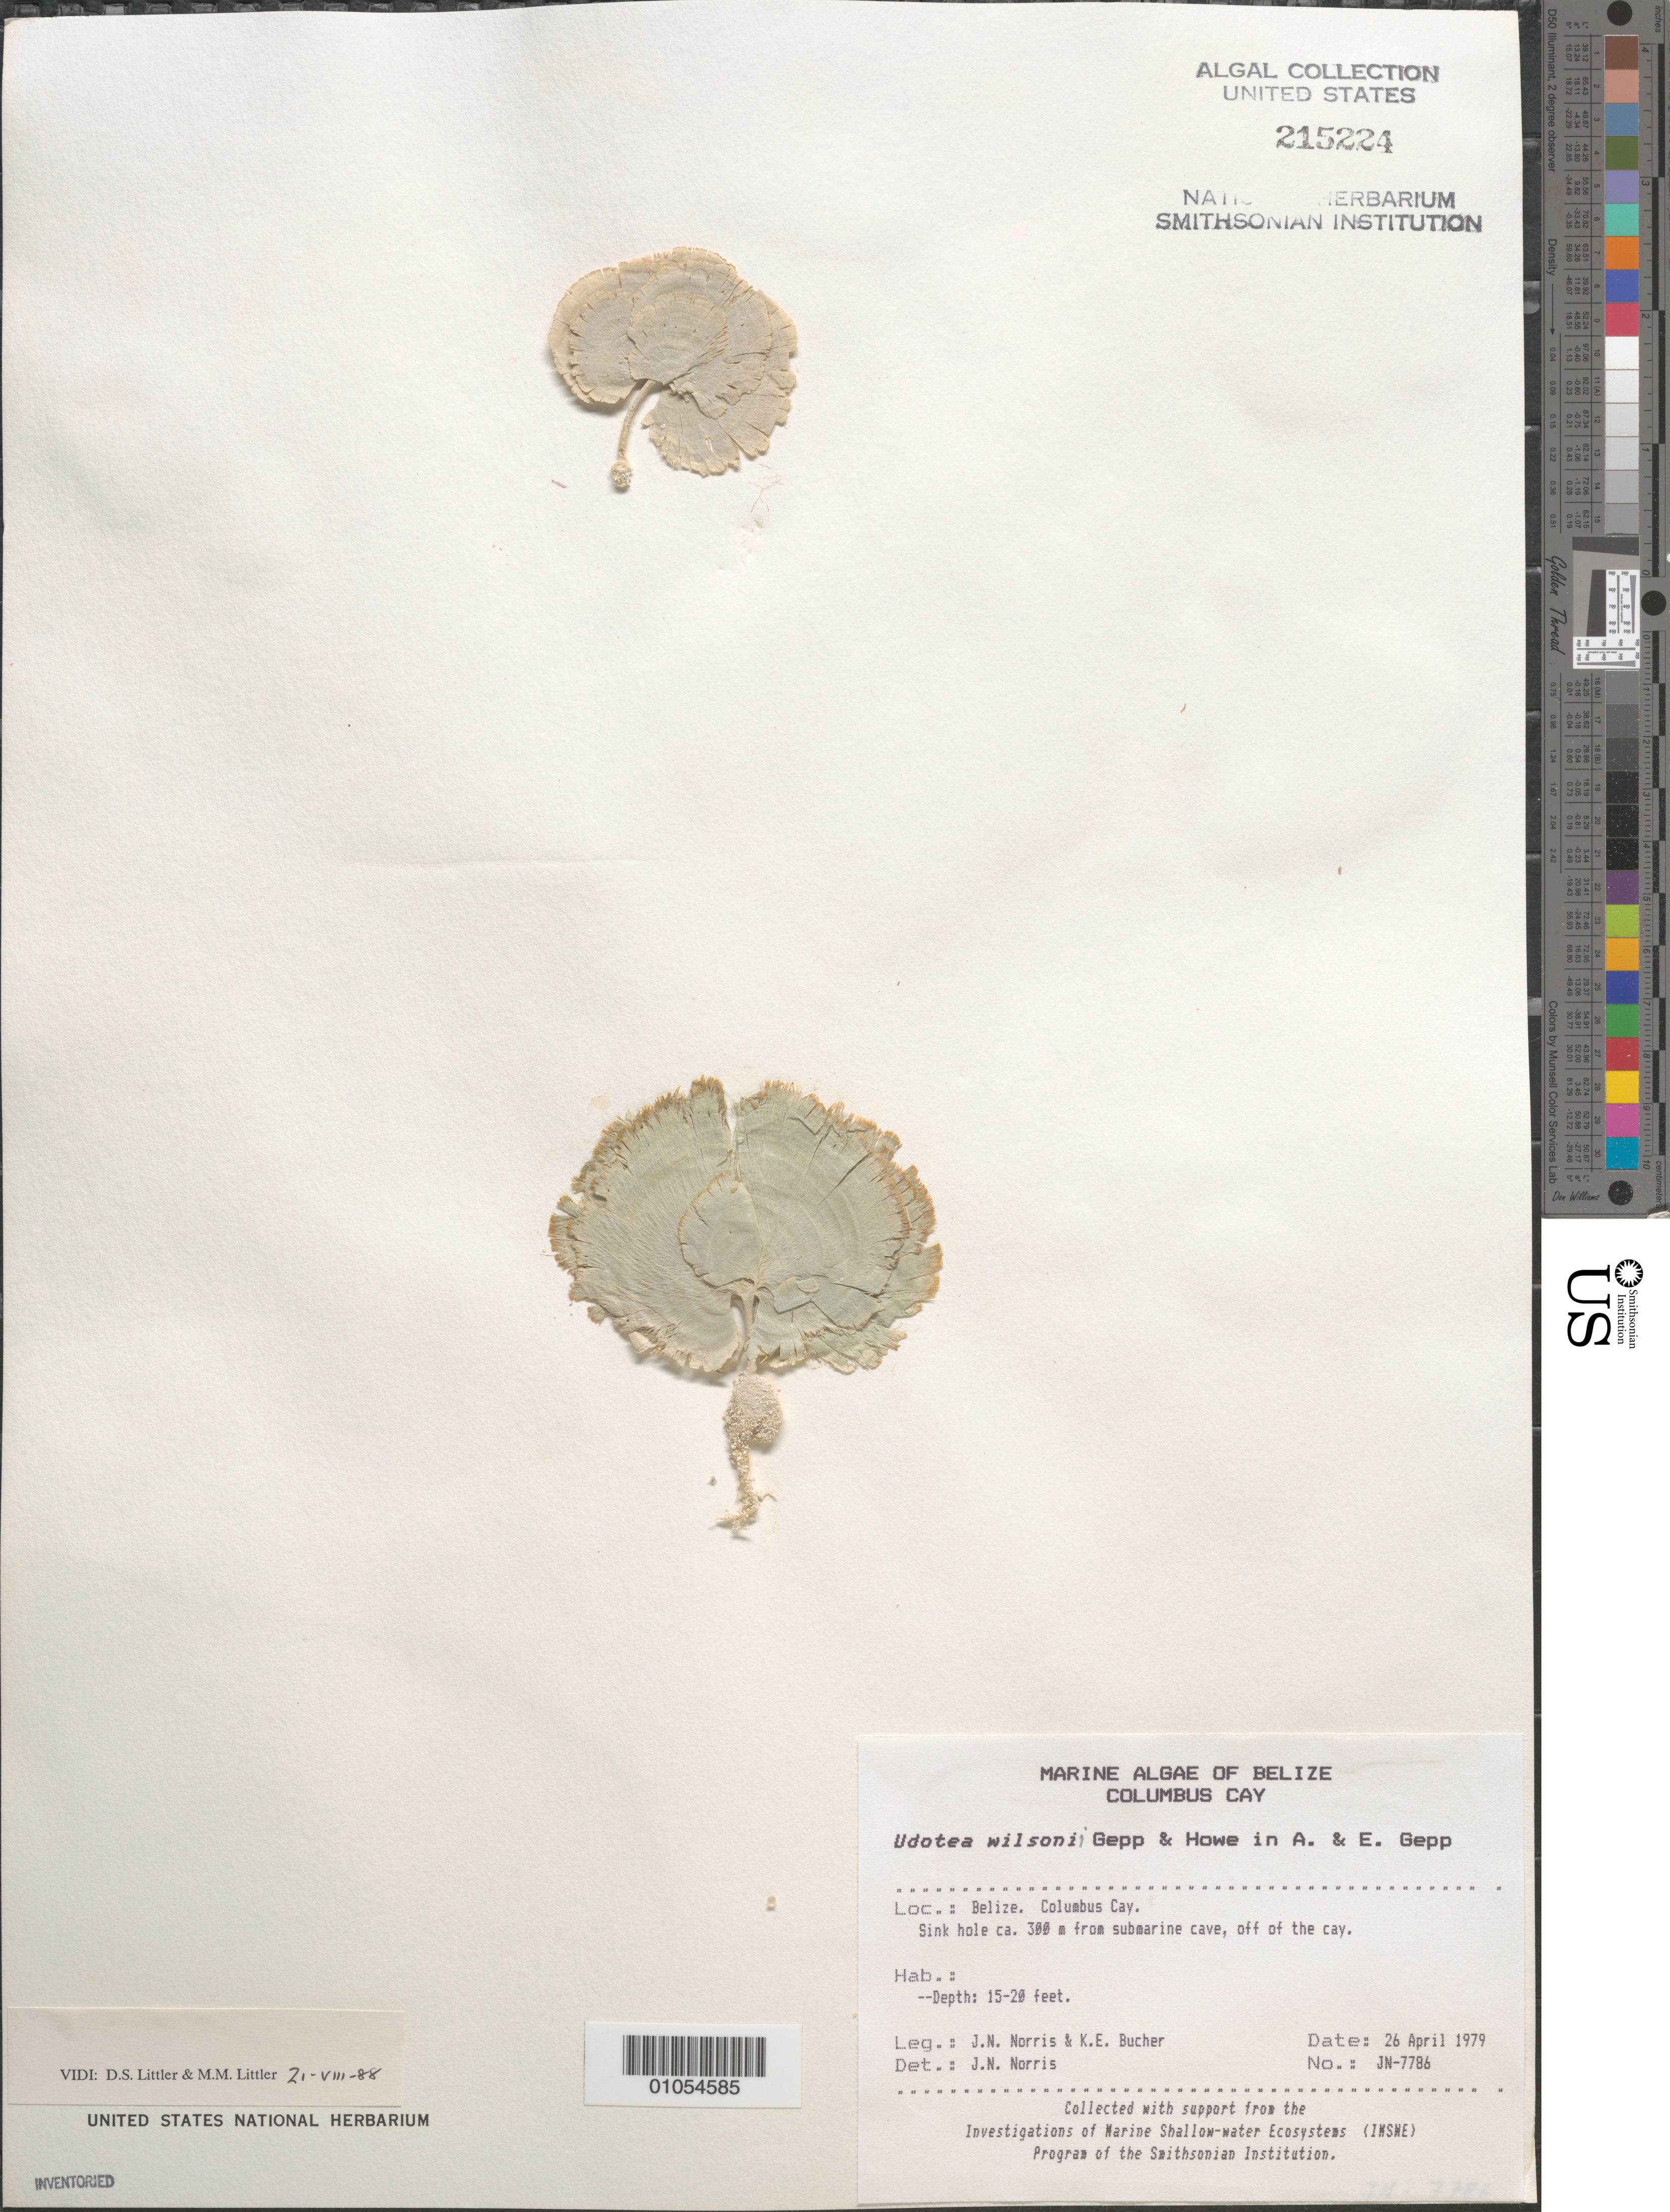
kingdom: Plantae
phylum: Chlorophyta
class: Ulvophyceae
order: Bryopsidales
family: Udoteaceae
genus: Udotea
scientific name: Udotea wilsonii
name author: A. Gepp et al. in A. Gepp & E. Gepp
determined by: Norris, James N.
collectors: J. N. Norris & K. E. Bucher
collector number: JN-7786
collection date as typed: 26 Apr 1979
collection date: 1979-04-26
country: Belize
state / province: Stann Creek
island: Columbus Cay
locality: Sink hole ca. 300 m from submarine cave, off of the cay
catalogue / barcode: US 215224